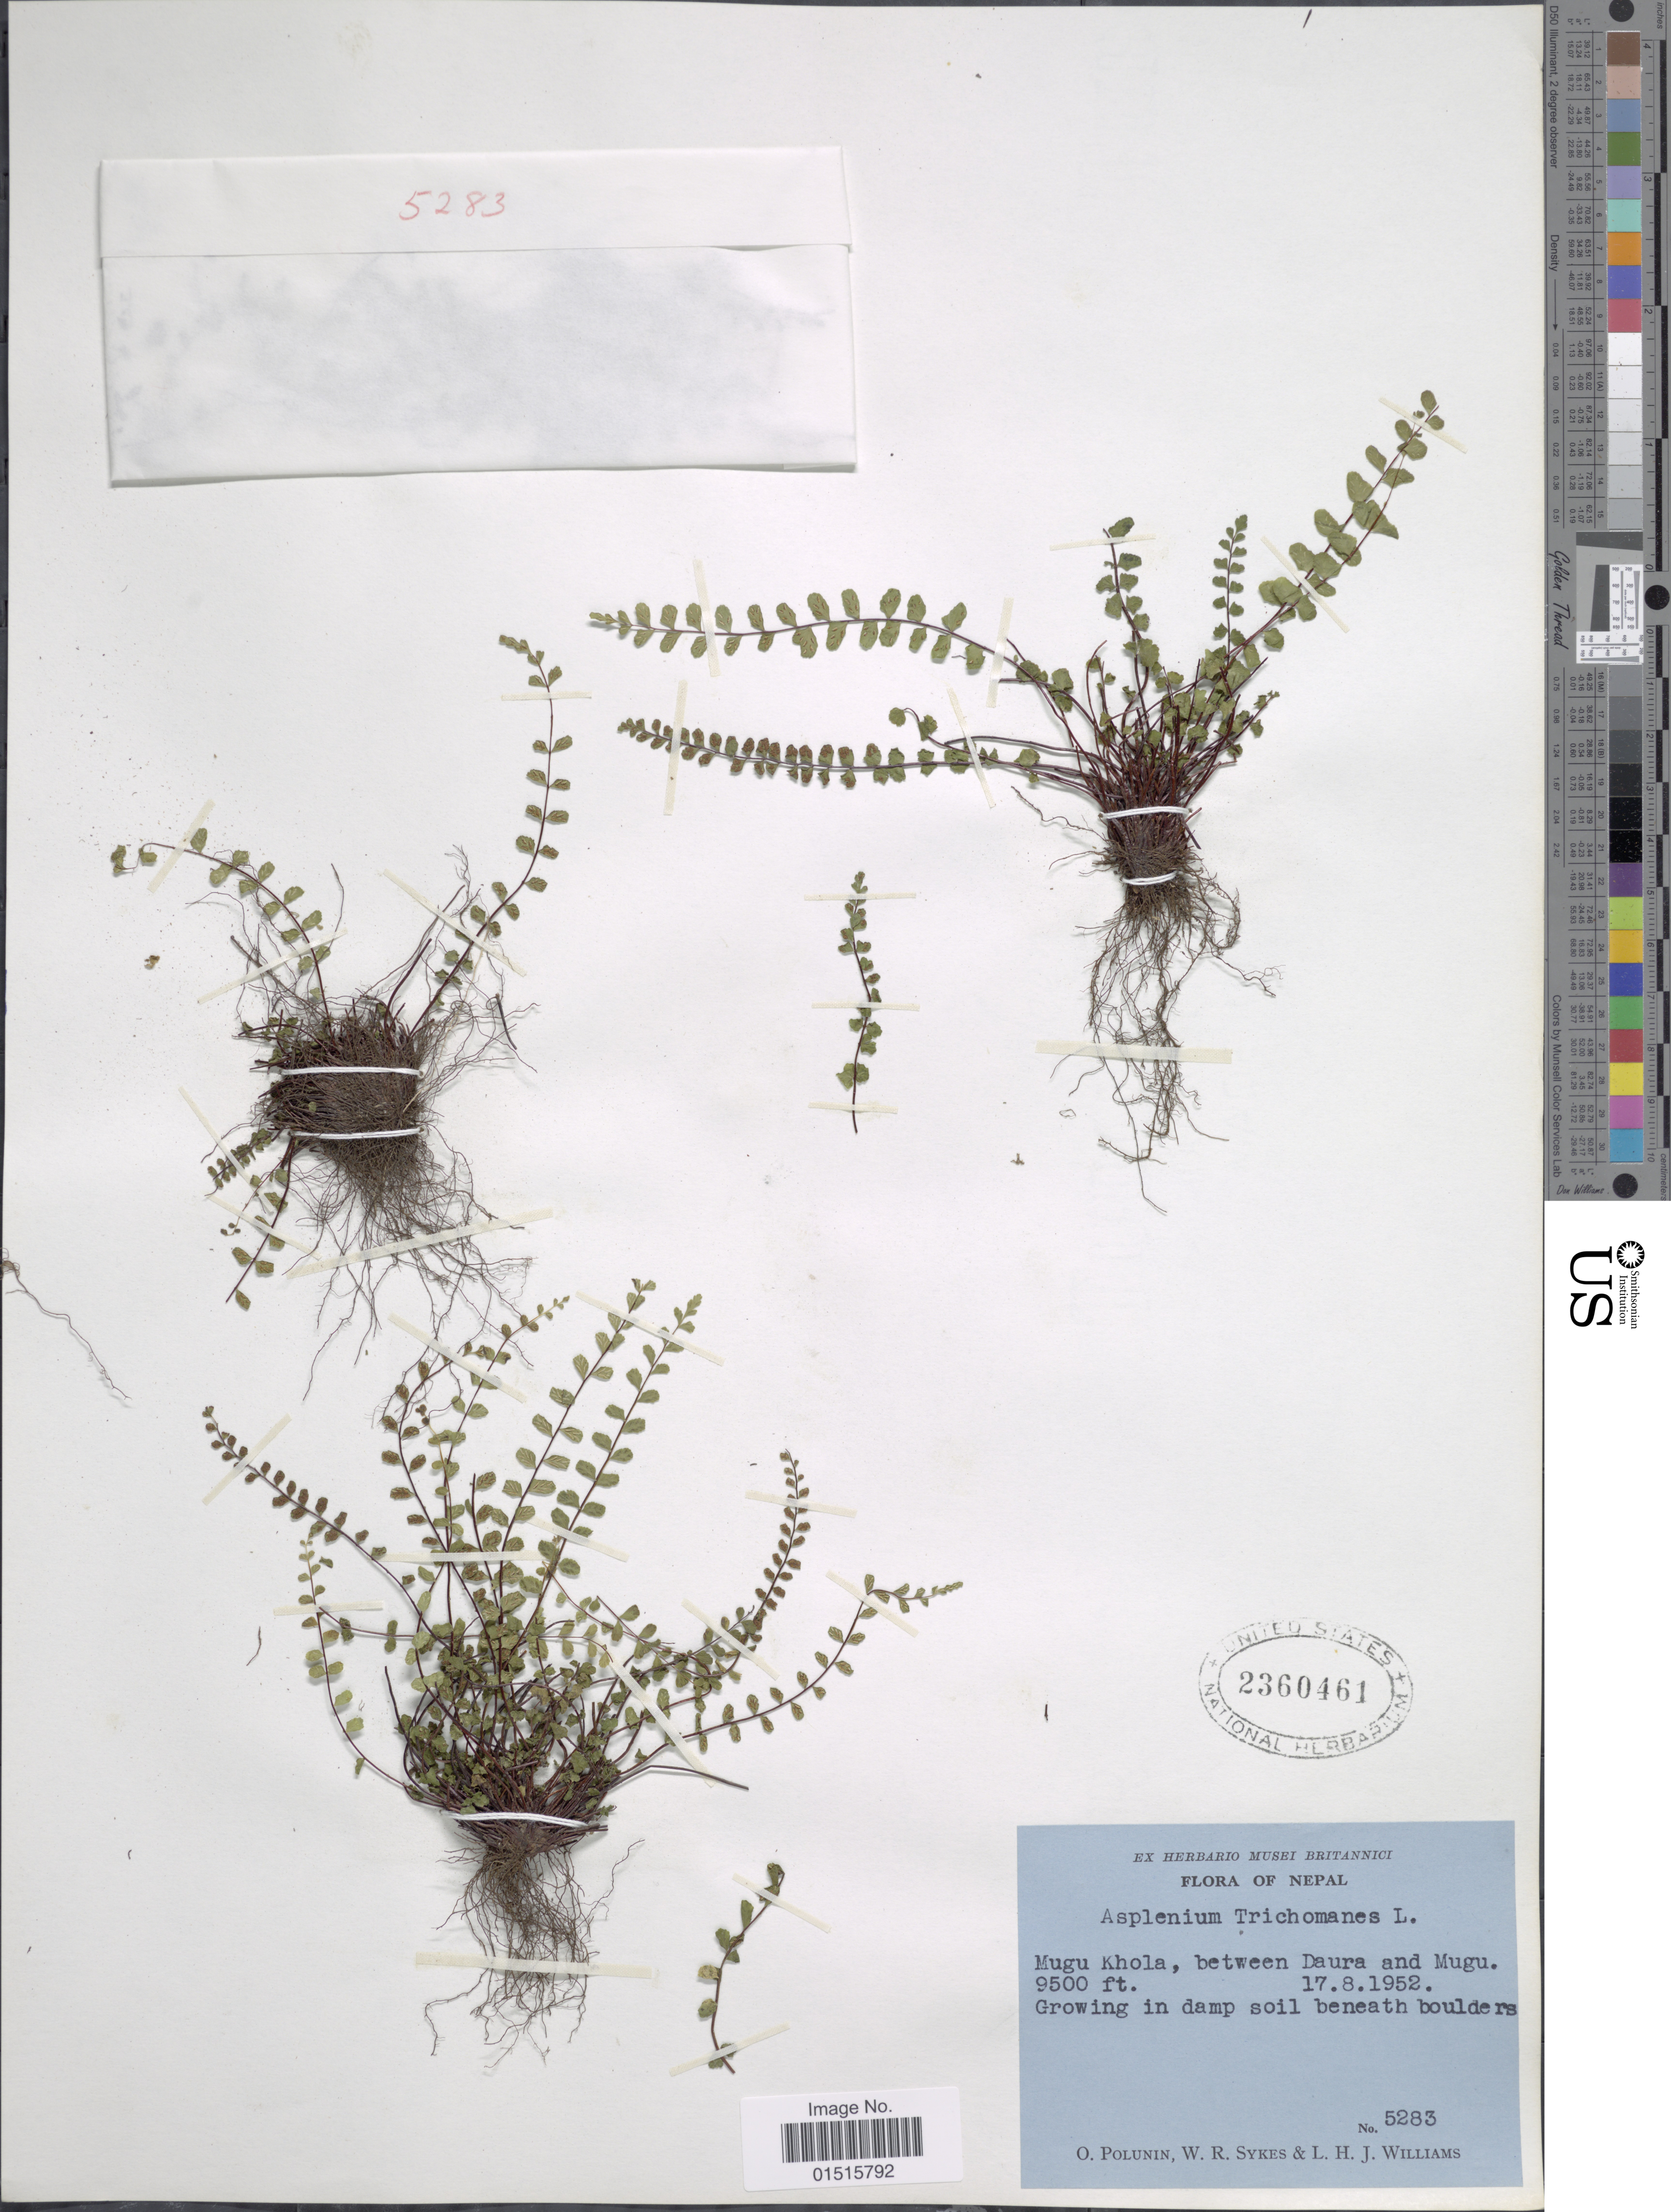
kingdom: Plantae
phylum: Tracheophyta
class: Polypodiopsida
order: Polypodiales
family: Aspleniaceae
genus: Asplenium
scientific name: Asplenium trichomanes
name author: L.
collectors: O. V. Polunin, W. R. Sykes & L. H. J. Williams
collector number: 5283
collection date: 1952-08-17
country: Nepal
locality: Mugu Khola, between Daura and Mugu. Growing in damp soil beneath boulders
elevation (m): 2896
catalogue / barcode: US 2360461